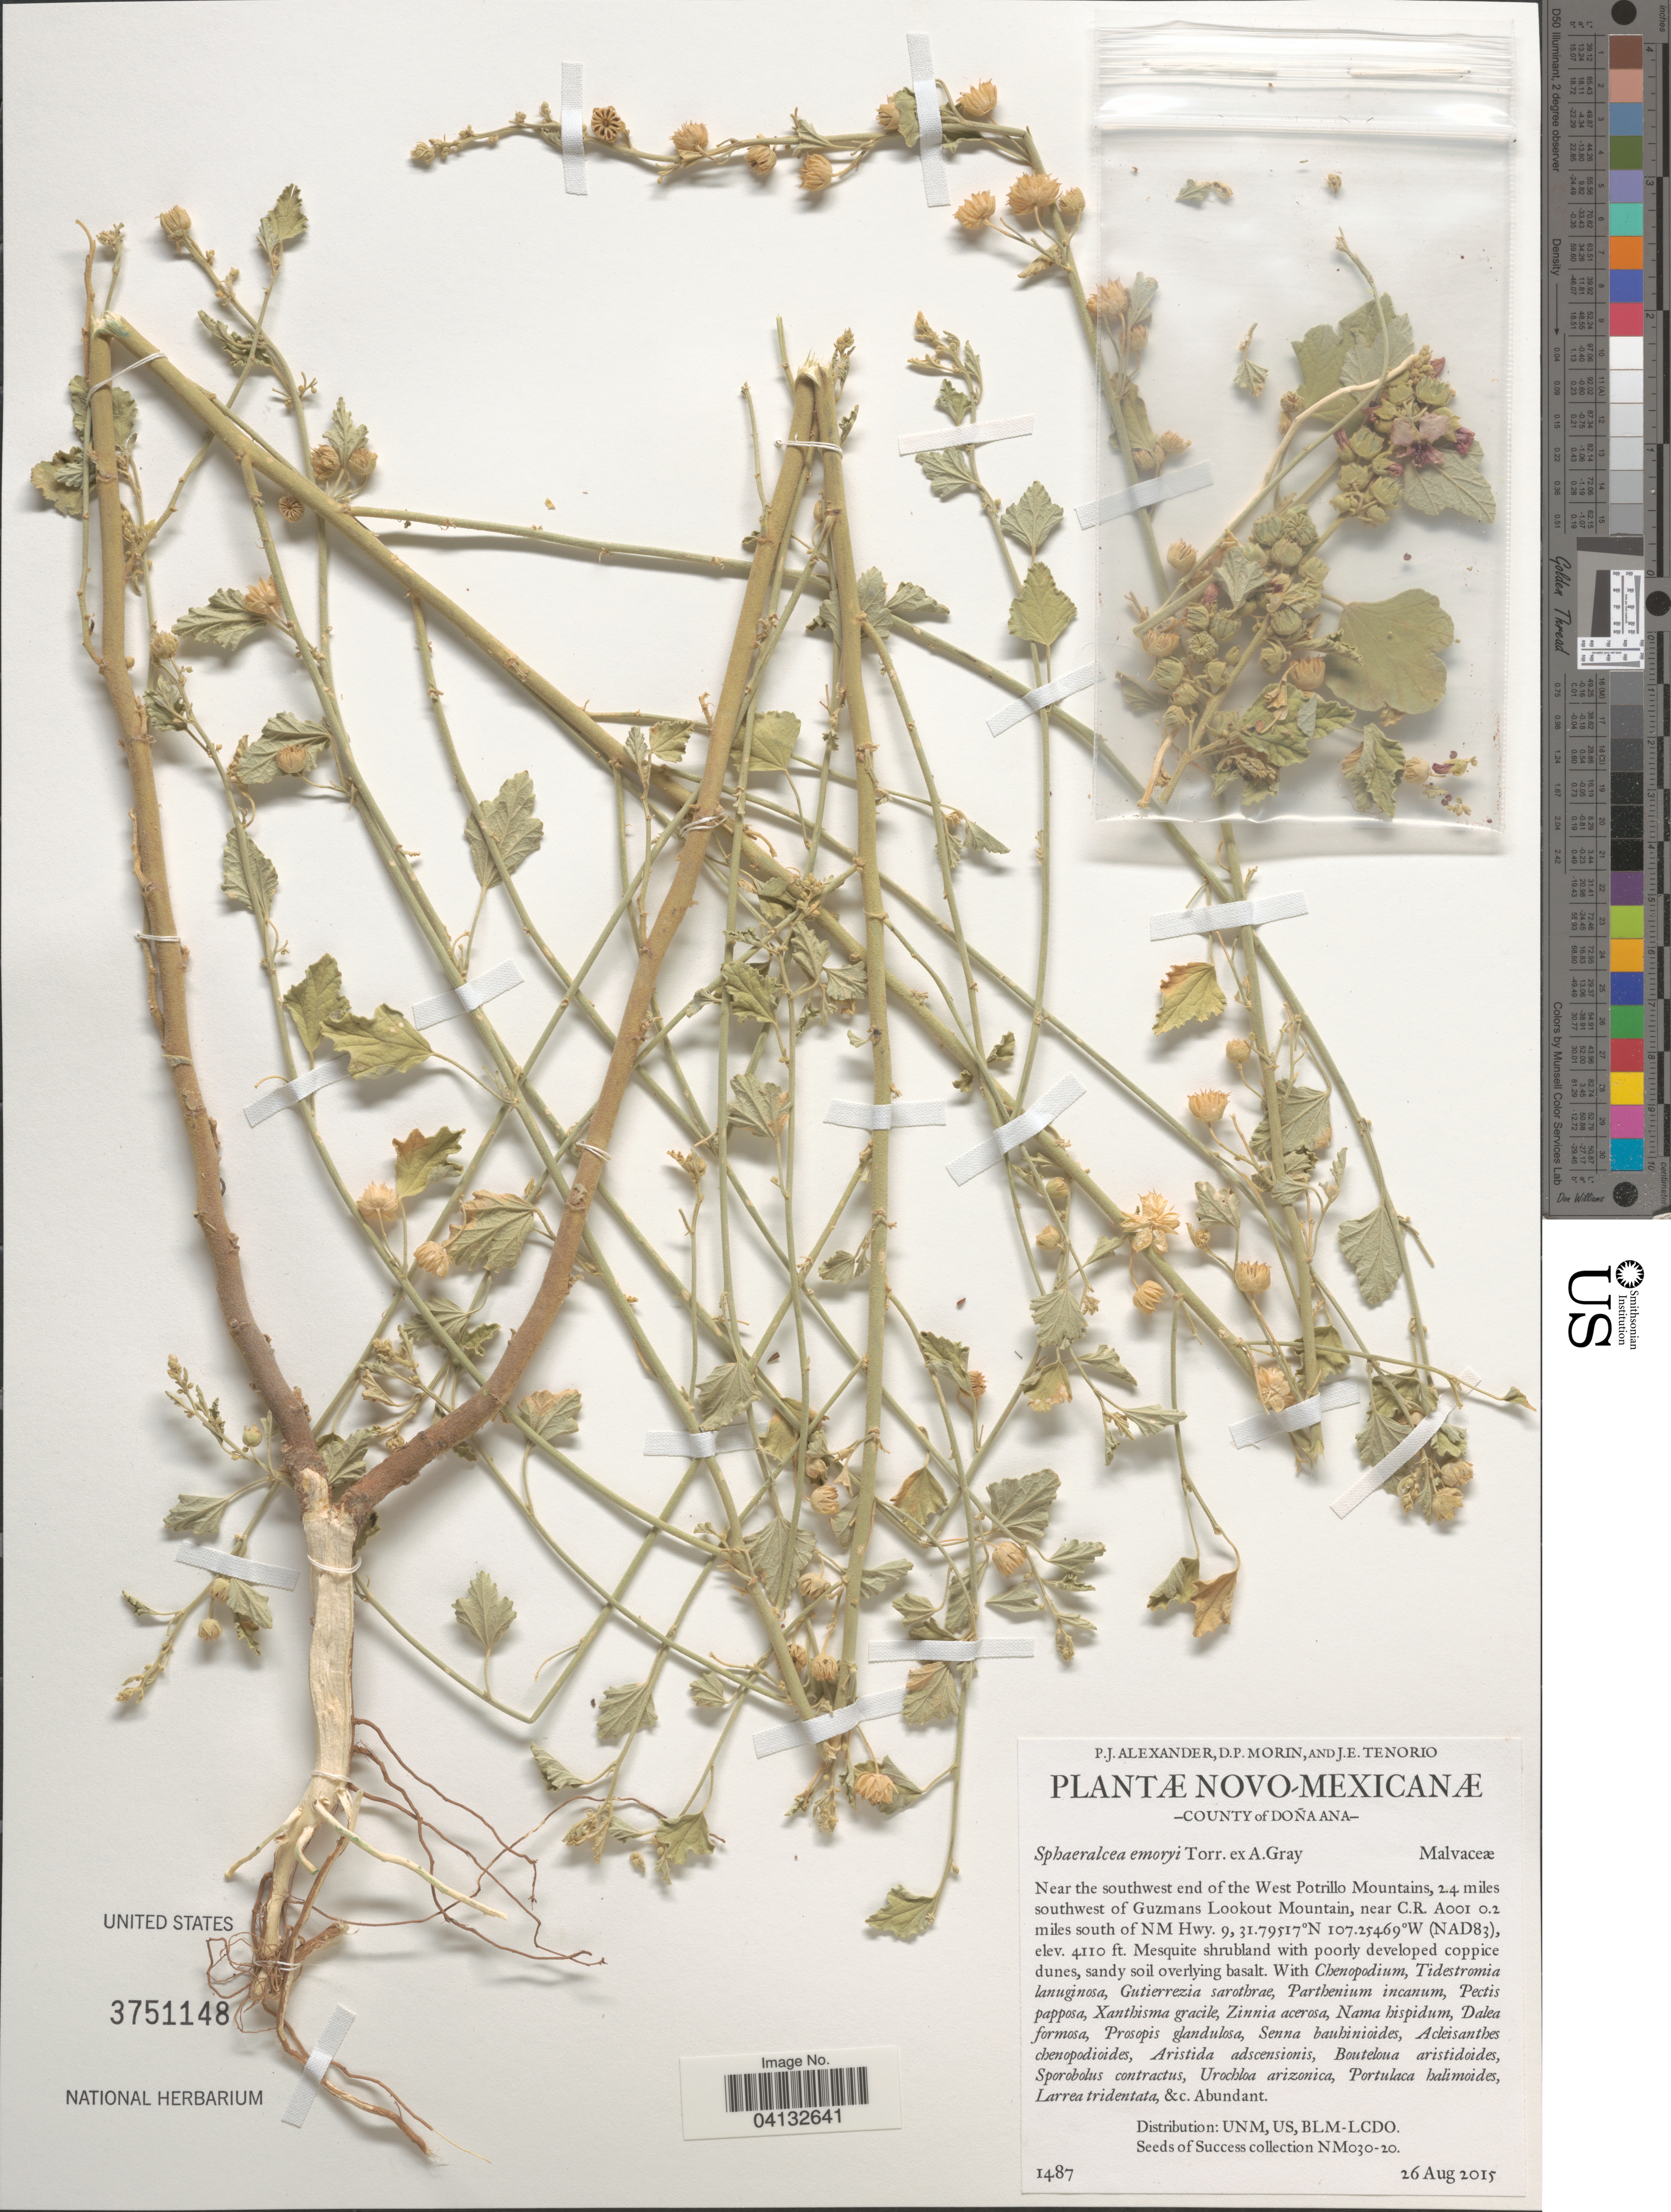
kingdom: Plantae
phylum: Tracheophyta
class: Magnoliopsida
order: Malvales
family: Malvaceae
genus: Sphaeralcea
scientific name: Sphaeralcea emoryi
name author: Torr. & A. Gray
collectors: P. Alexander, D. Morin & J. Tenorio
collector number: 1487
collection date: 2015-08-26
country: United States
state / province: New Mexico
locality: County of Doña Ana. Near the southwest end of the West Potrillo Mountains, 2.4 miles southwest of Guzmans Lookout Mountain, near C. R. A001 0.2 miles south of NM Hwy 9.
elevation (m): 1253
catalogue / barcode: US 3751148